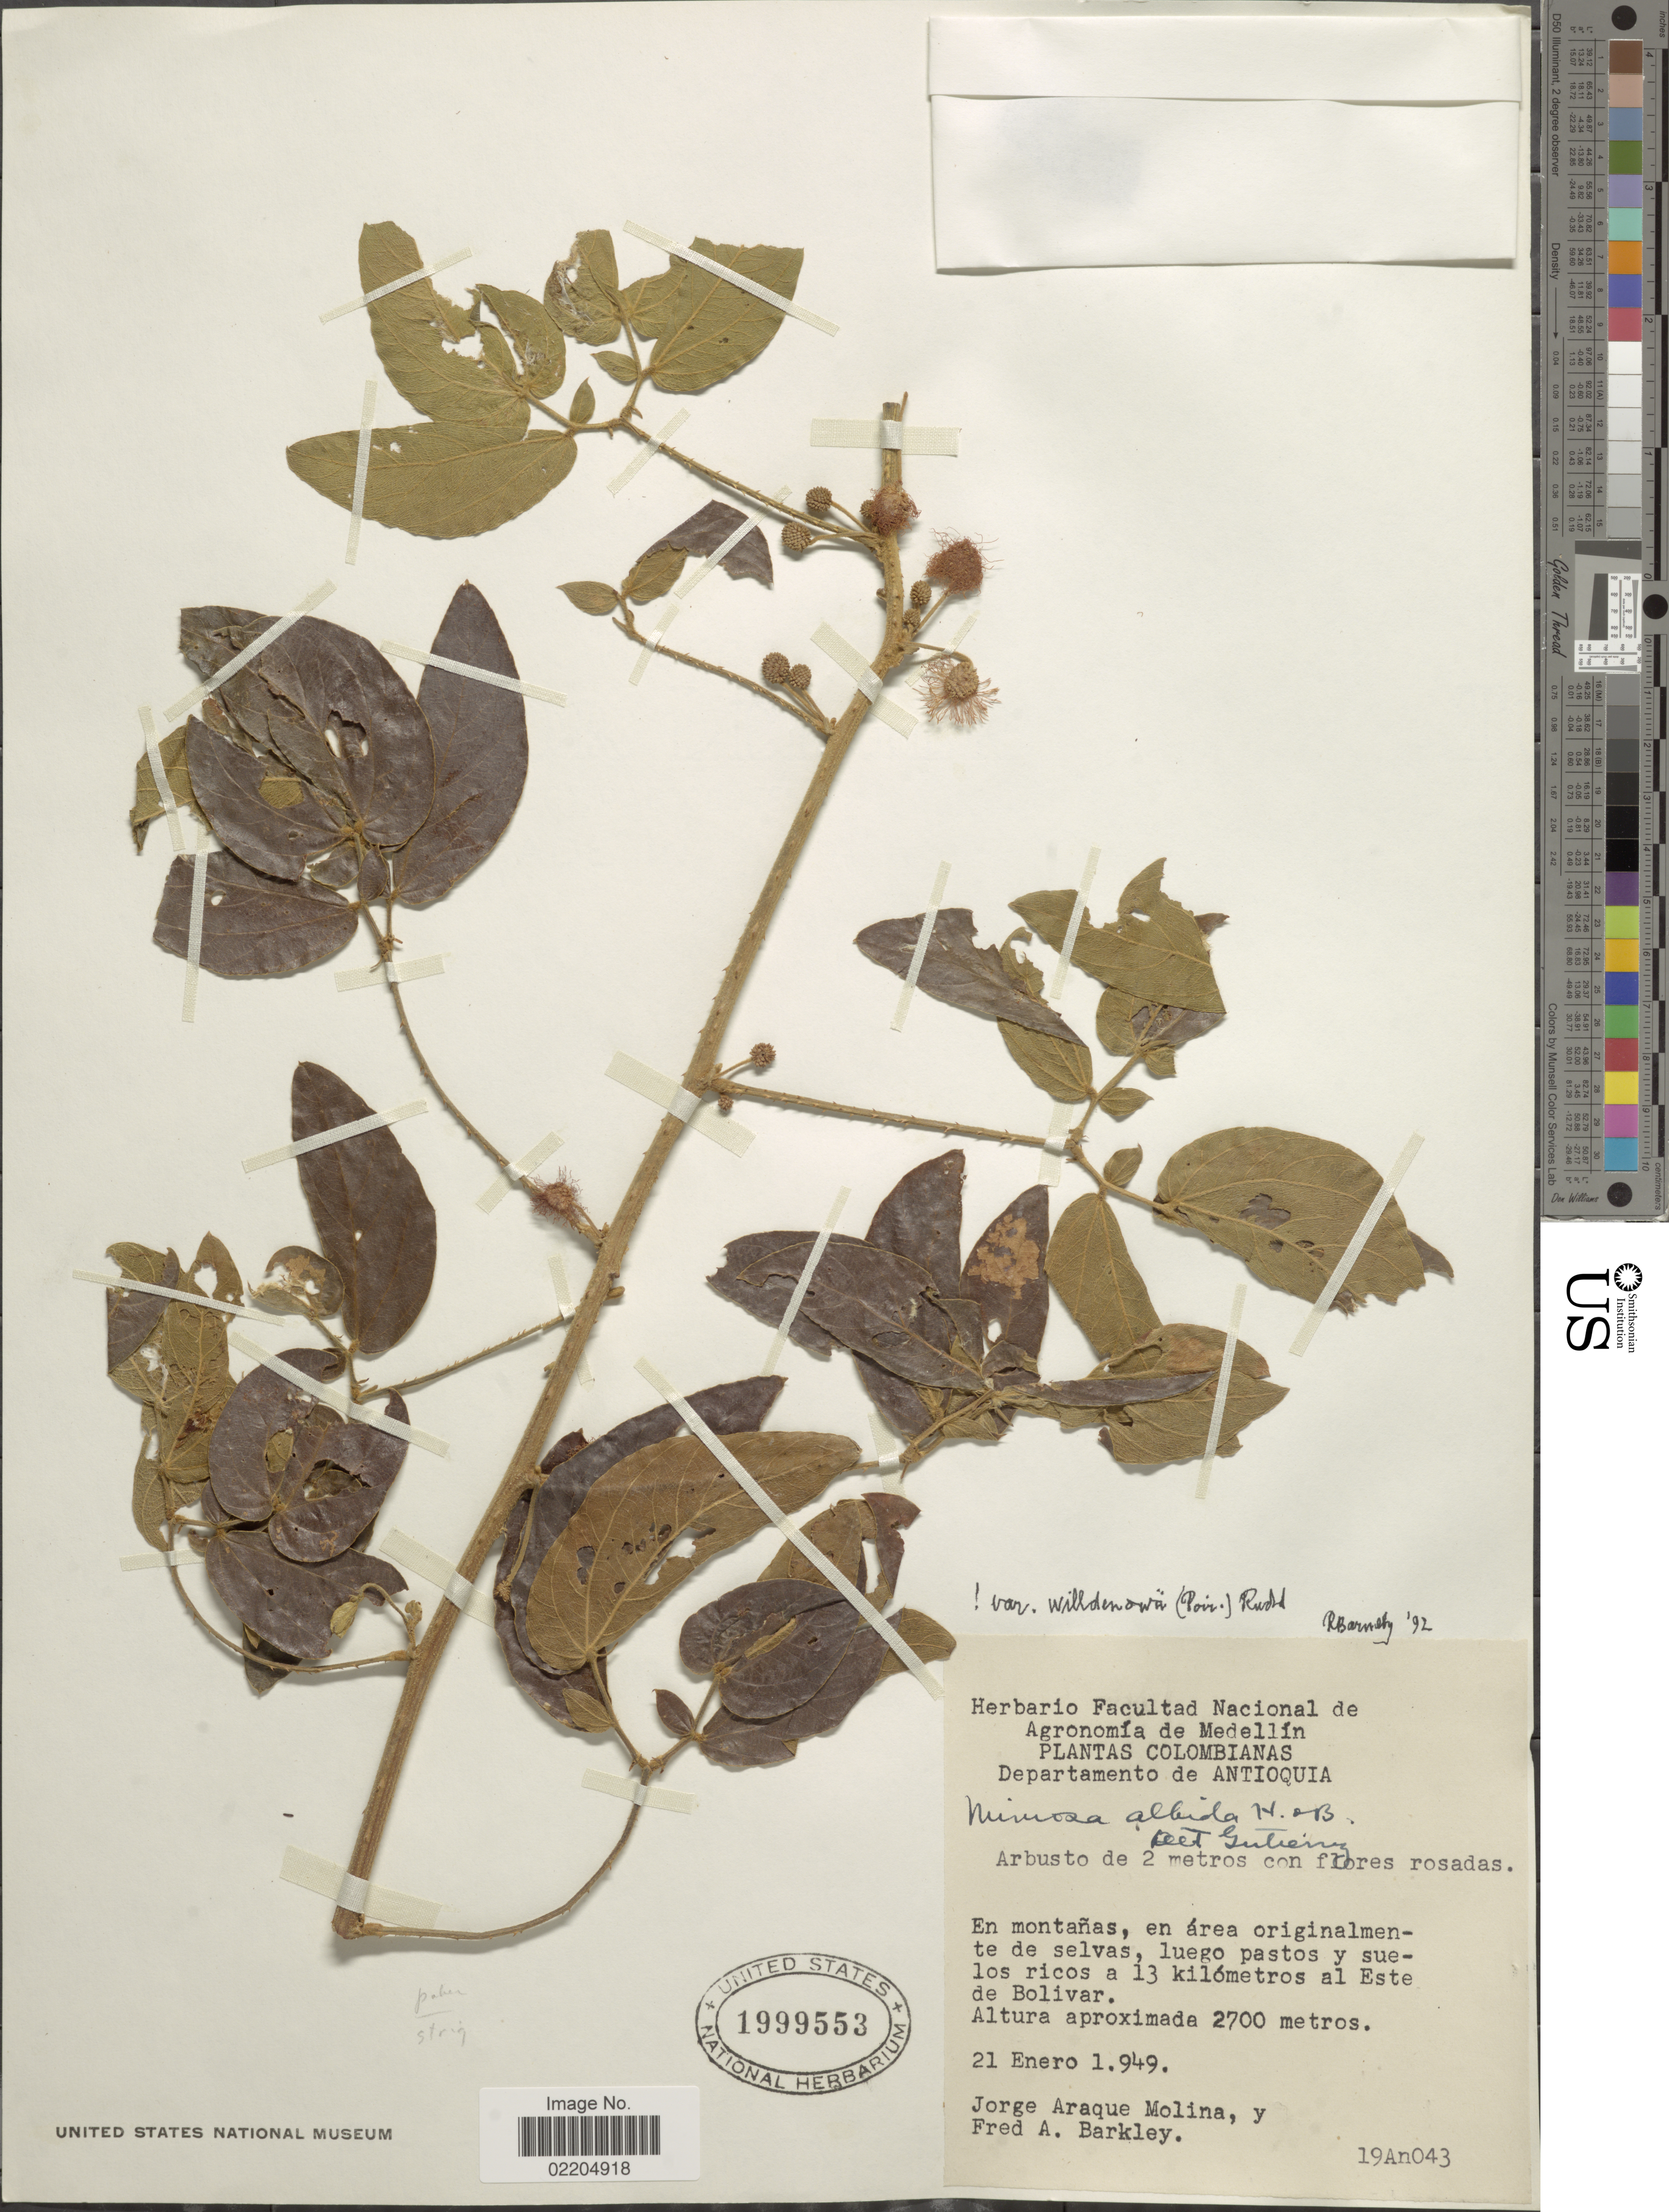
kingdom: Plantae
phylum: Tracheophyta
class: Magnoliopsida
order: Fabales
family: Fabaceae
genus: Mimosa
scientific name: Mimosa albida var. willdenowii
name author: (Poir.) Rudd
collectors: J. Araque Molina & F. A. Barkley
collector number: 19An043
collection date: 1949-01-21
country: Colombia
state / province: Antioquia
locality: En montanas, en area originalmente de selvas, luego pastos y suelos ricos a 13 kilometros al Este de Bolivar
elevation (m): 2700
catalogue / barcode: US 1999553